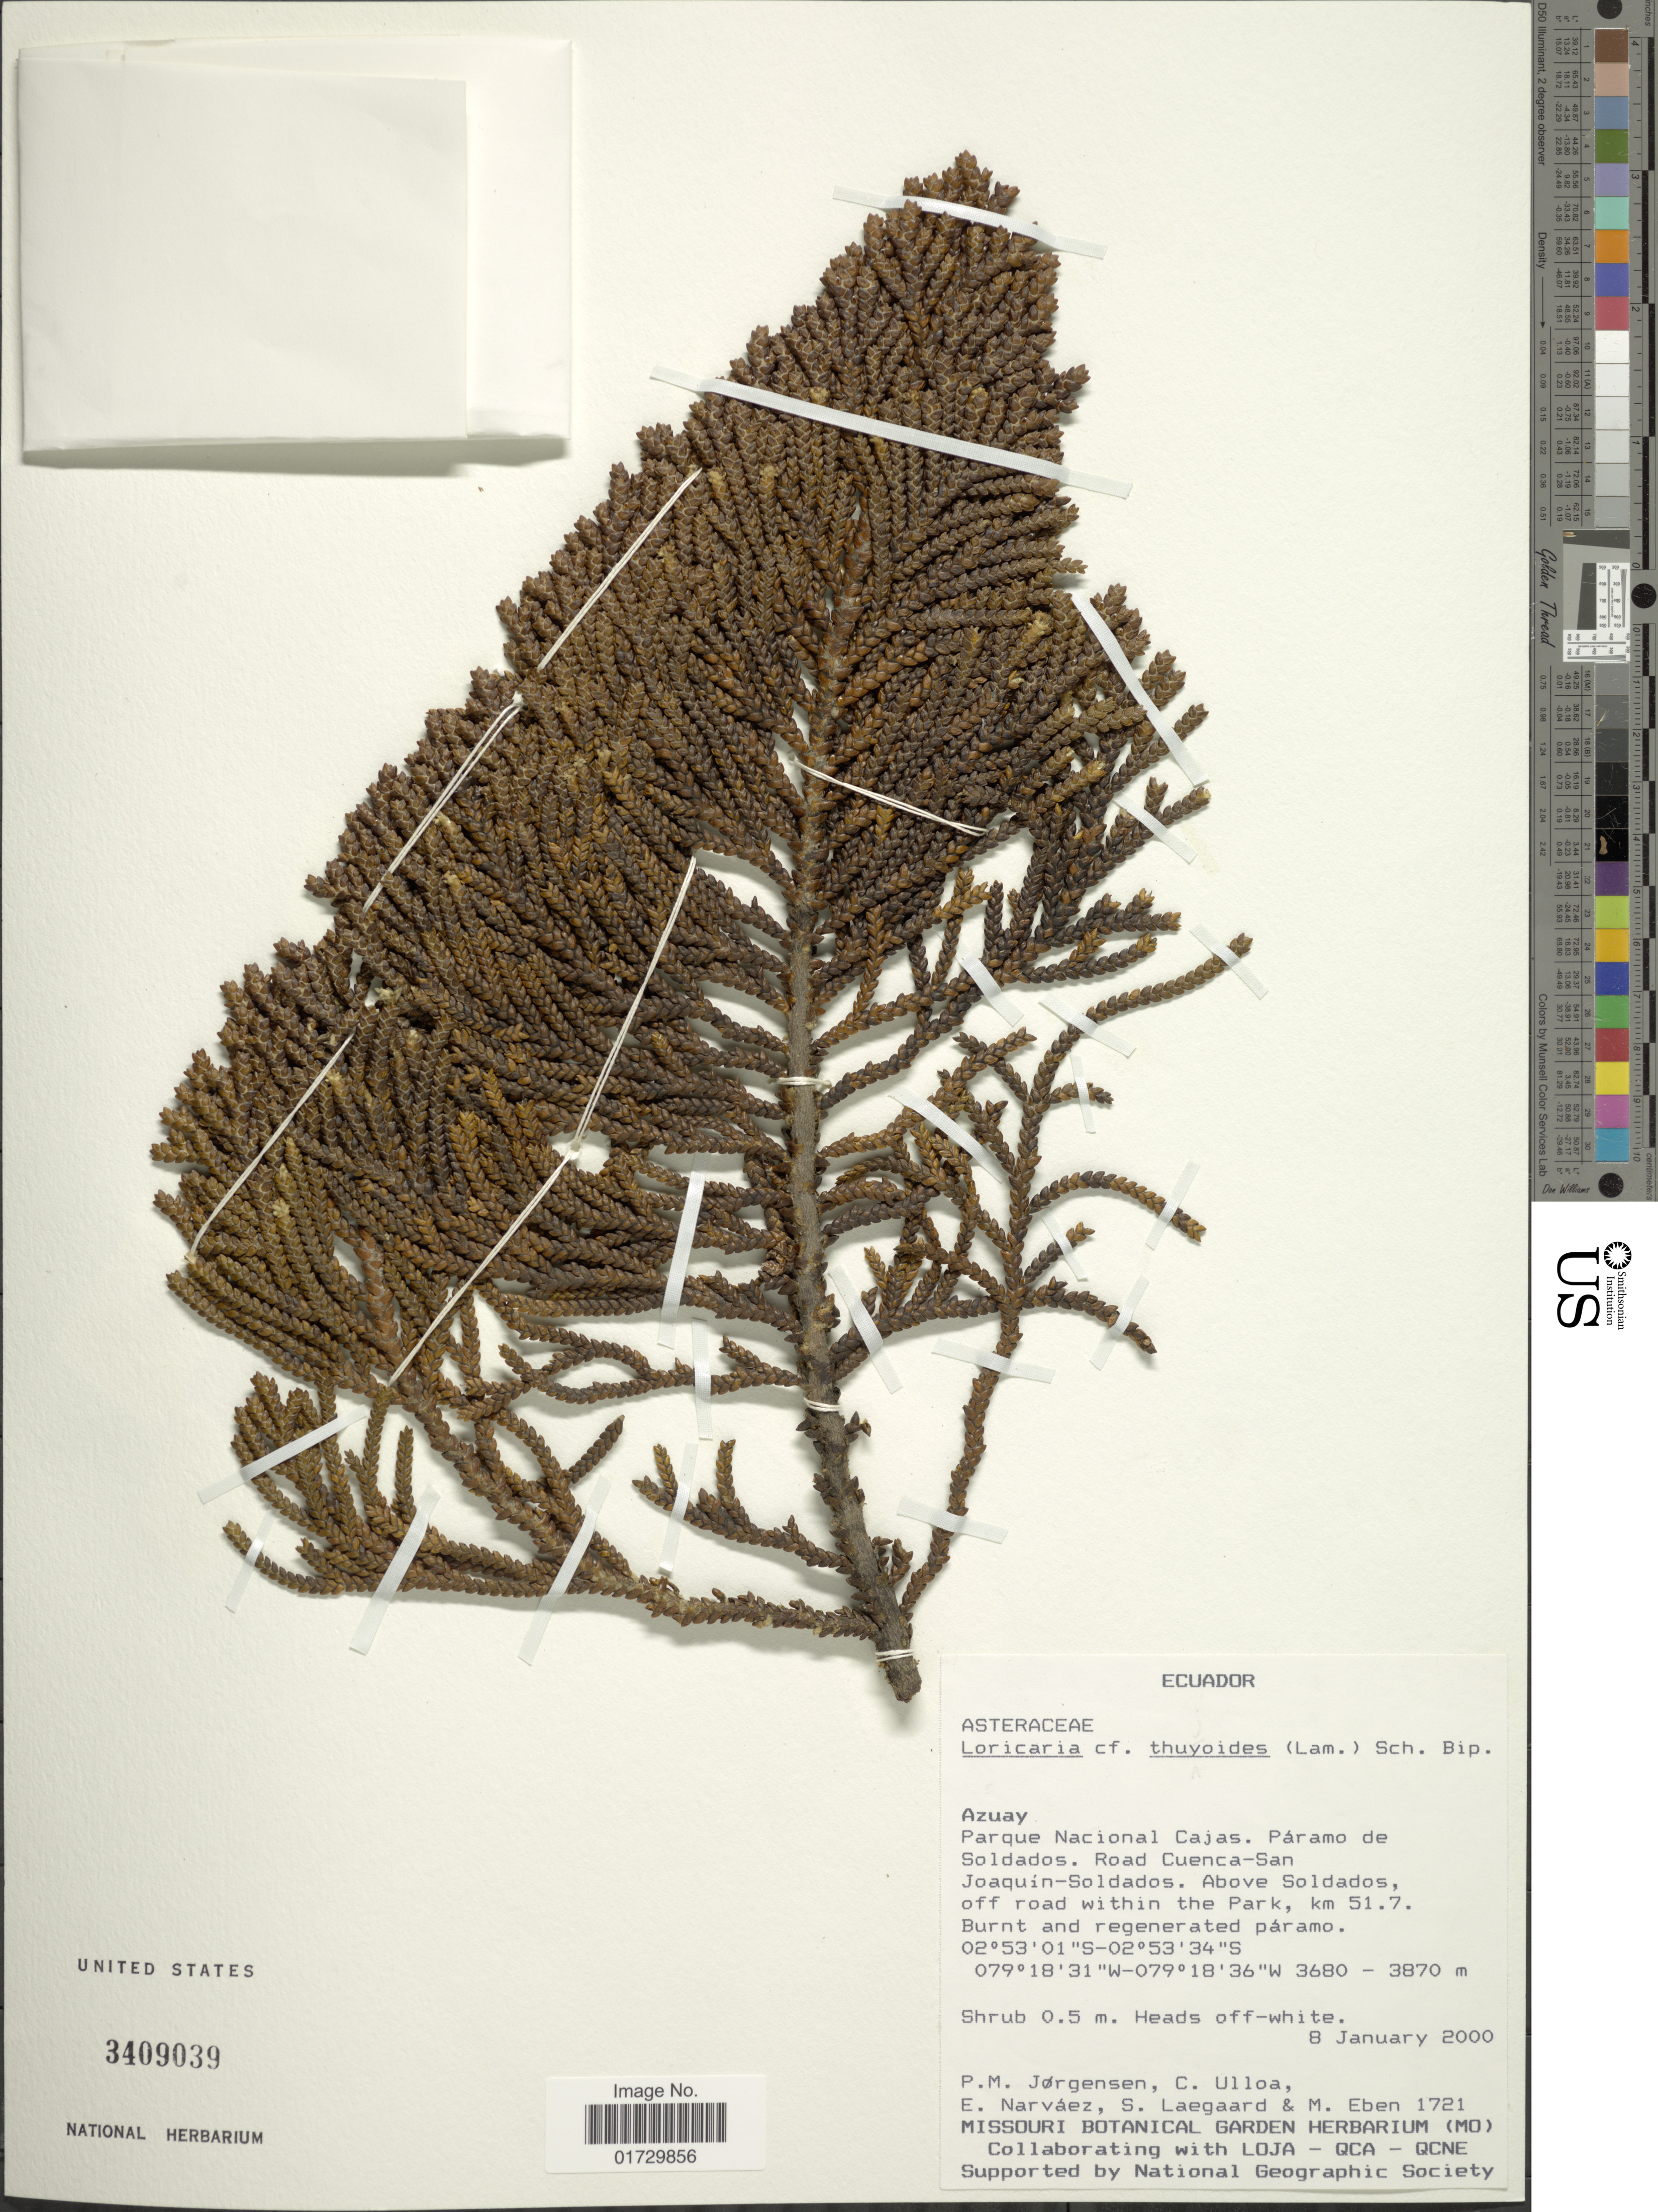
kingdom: Plantae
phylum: Tracheophyta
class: Magnoliopsida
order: Asterales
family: Asteraceae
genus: Loricaria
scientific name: Loricaria thuyoides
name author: (Lam.) Sch. Bip.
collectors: P. Jørgensen, C. Ulloa, E. Narváez, S. Lægaard & M. Eben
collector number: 1721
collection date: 2000-01-08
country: Ecuador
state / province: Azuay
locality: Parque Nacional Cajas. Paramo de Soldados. Road Cuenca-San Joaquin-Soldados. Above Soldados, off road within the Park, km 51.7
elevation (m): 3680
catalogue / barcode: US 3409039